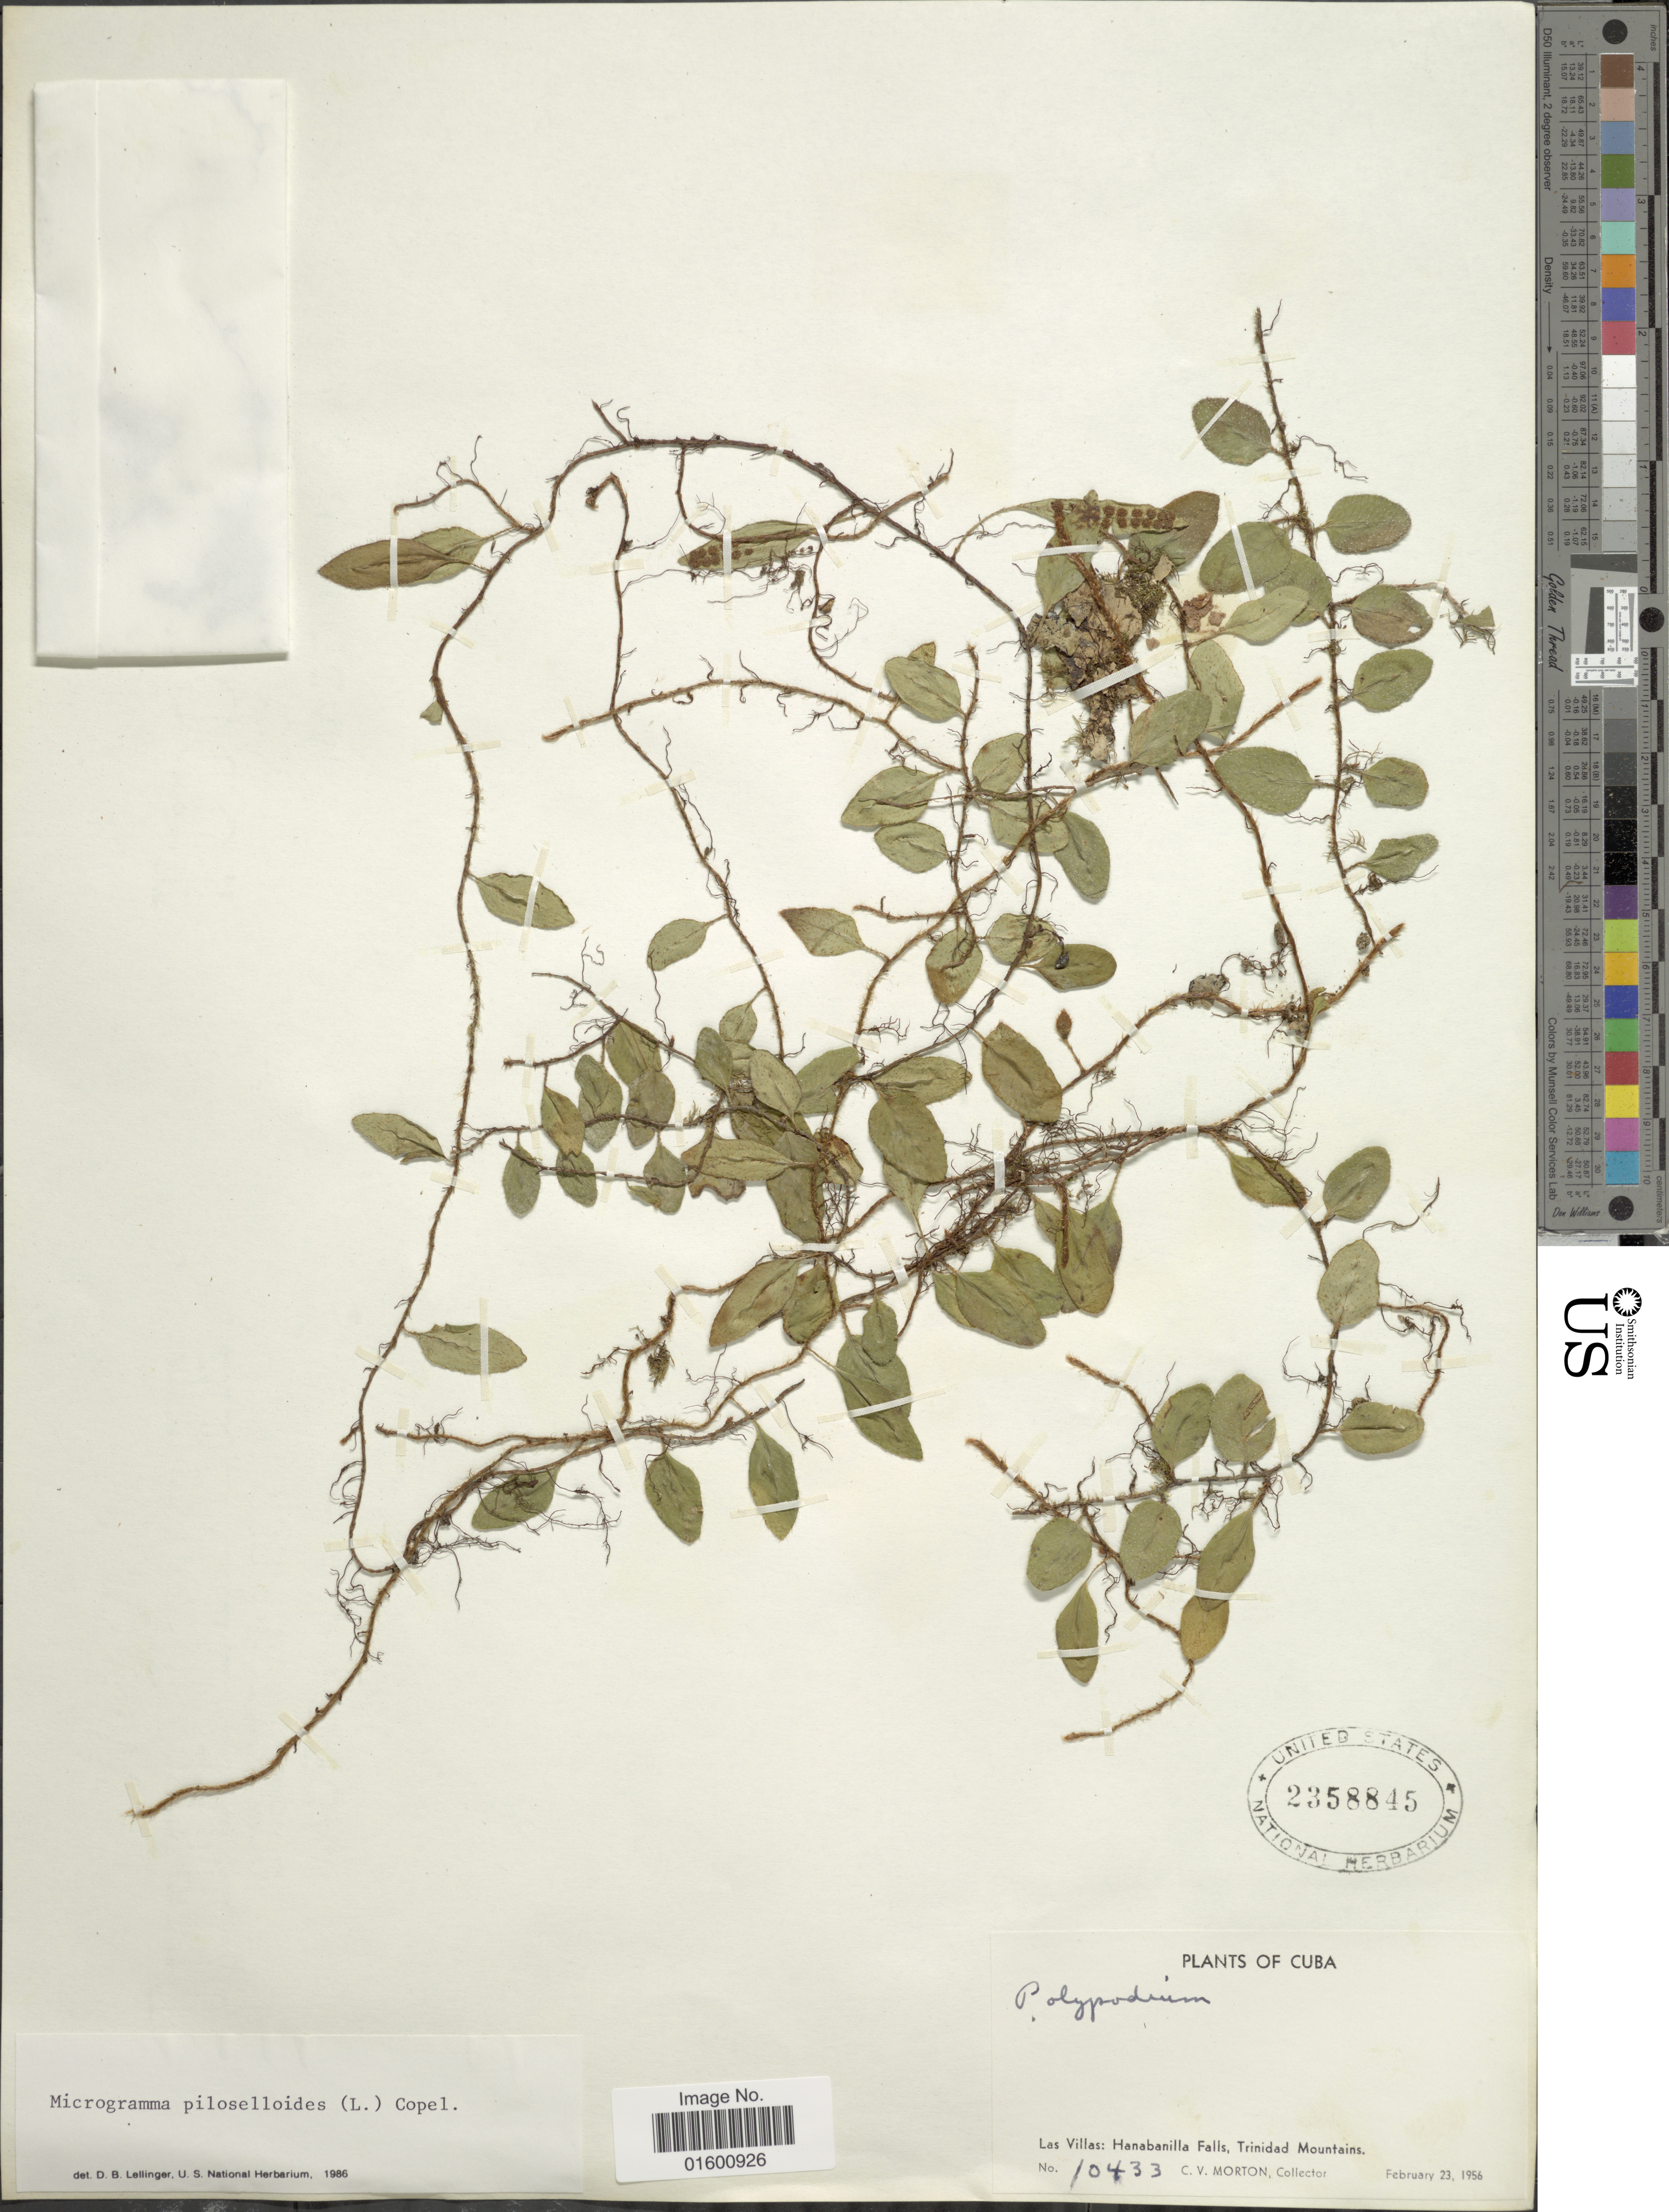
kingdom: Plantae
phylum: Tracheophyta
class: Polypodiopsida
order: Polypodiales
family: Polypodiaceae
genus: Microgramma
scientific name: Microgramma piloselloides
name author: (L.) Copel.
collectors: C. V. Morton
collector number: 10433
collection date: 1956-02-23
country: Cuba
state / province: Las Villas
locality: Hanabanilla Falls, Trinidad Mountains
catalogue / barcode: US 2358845